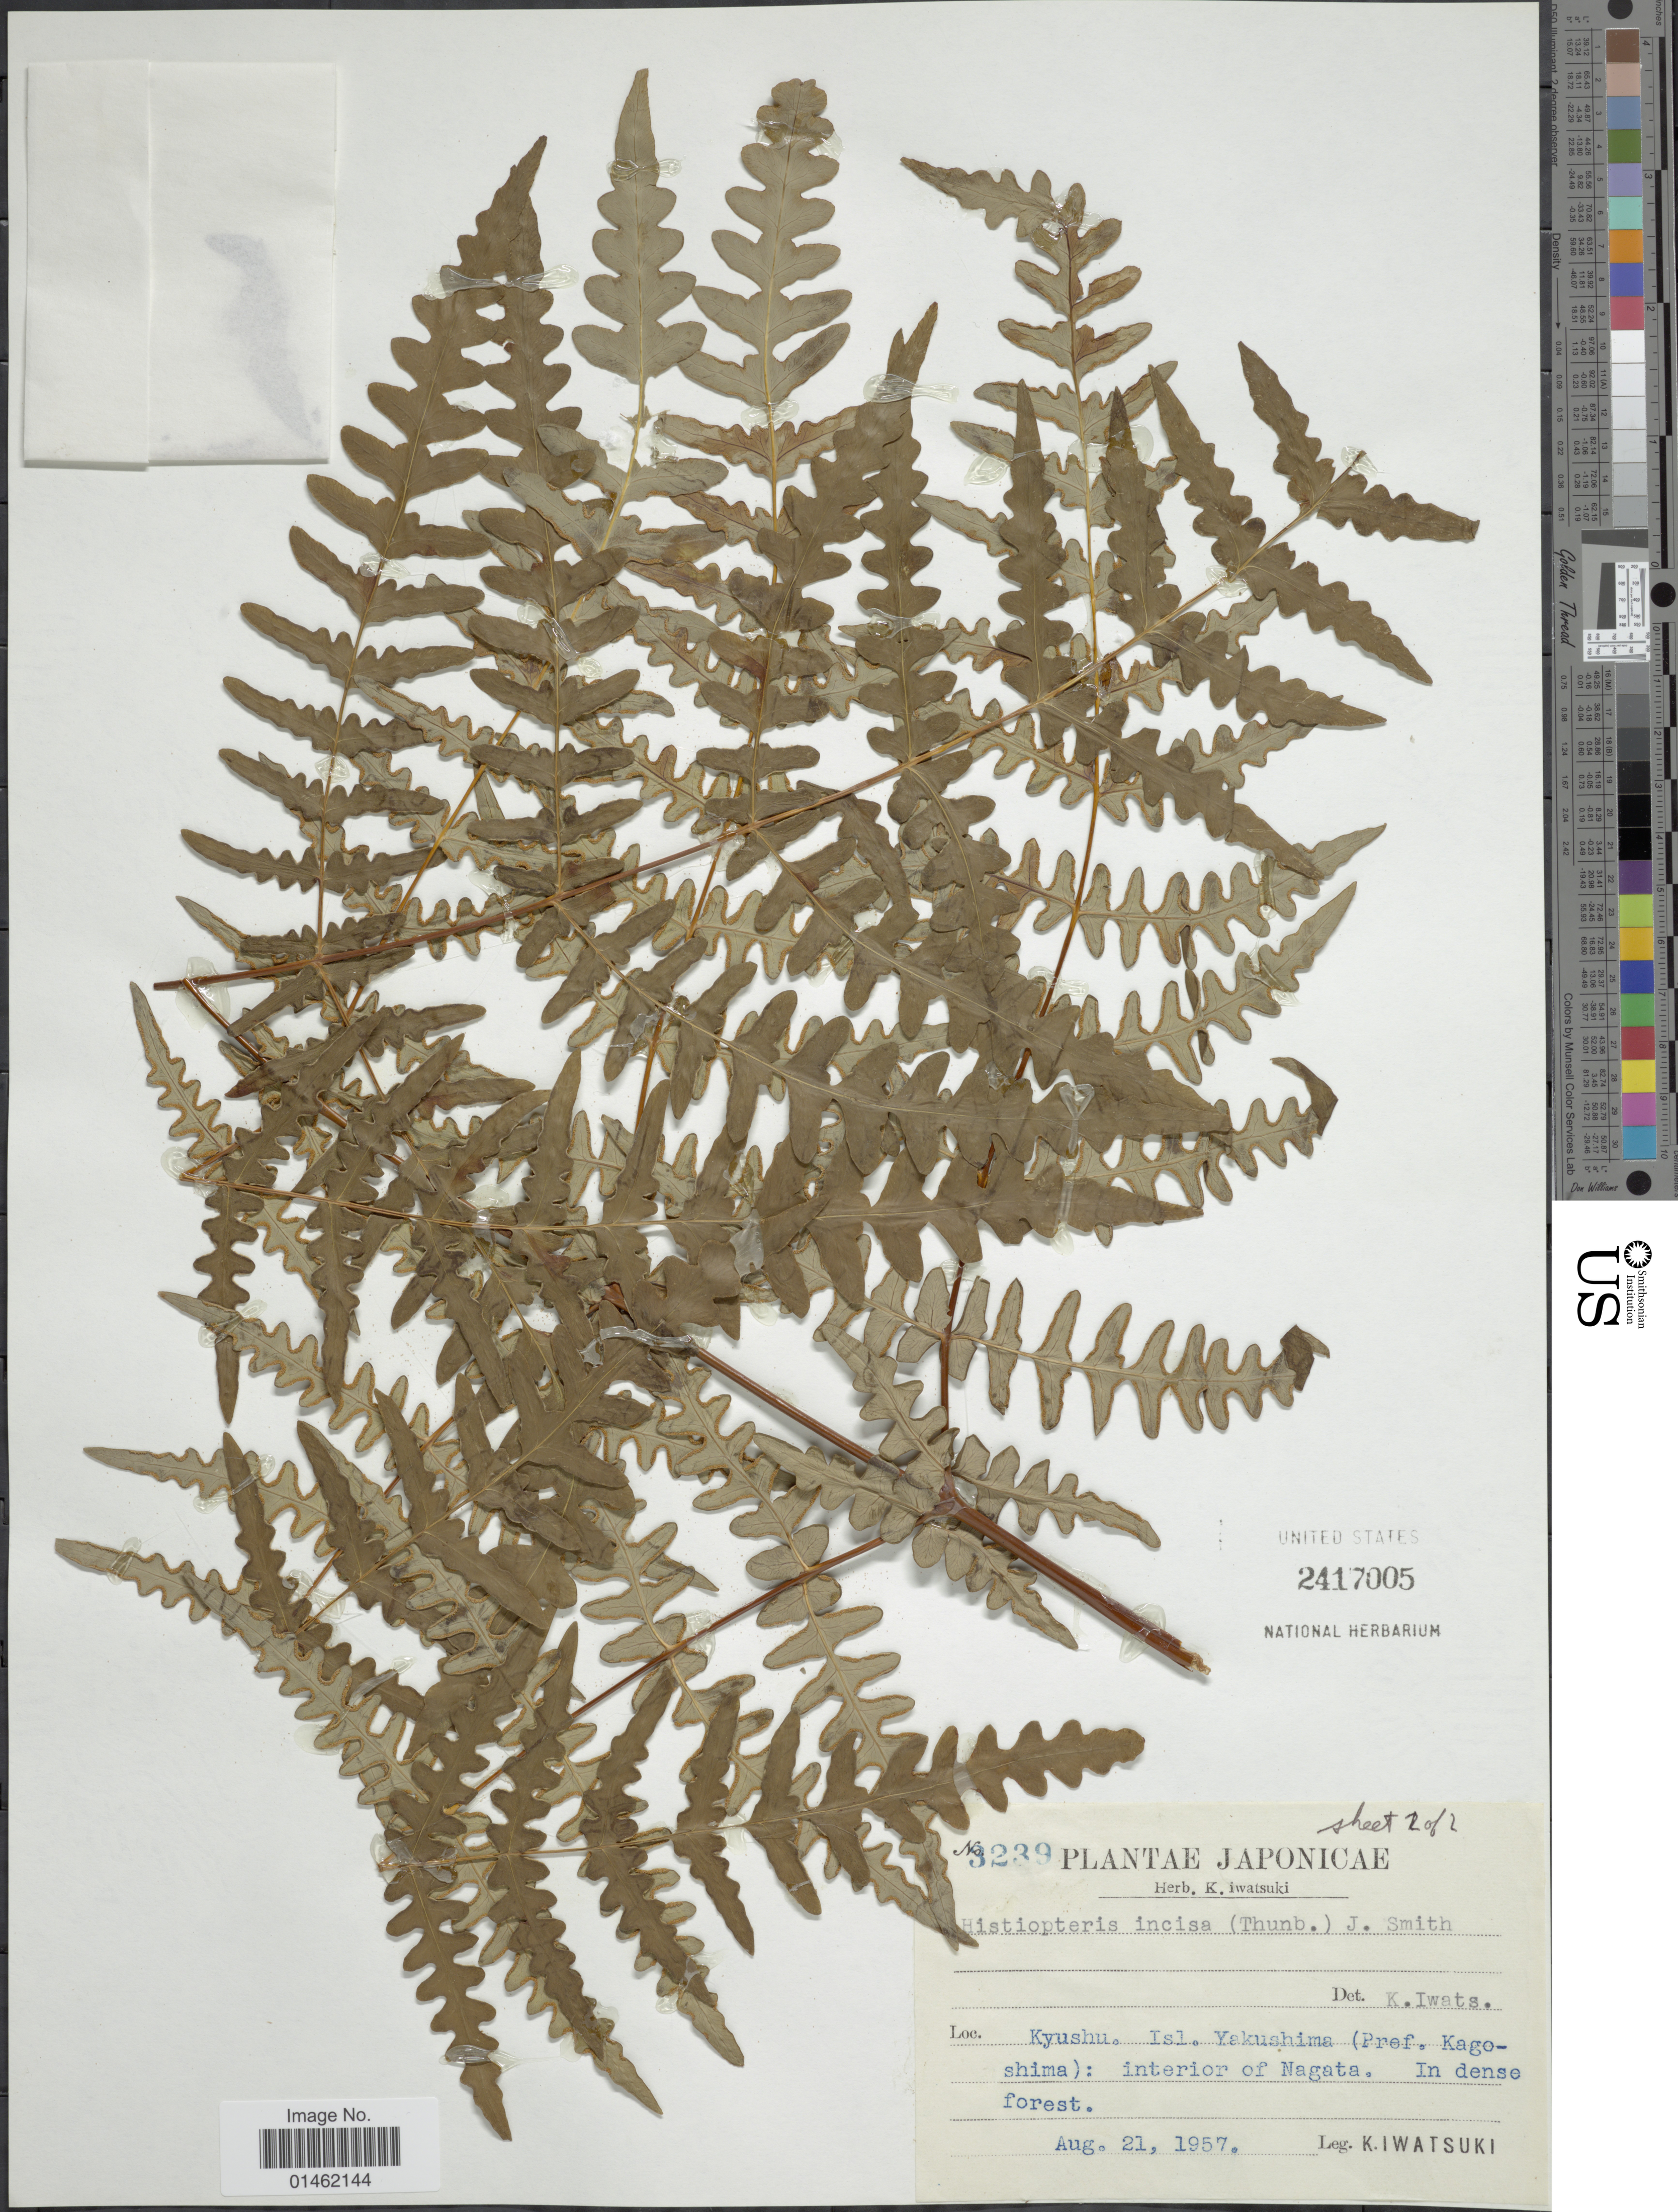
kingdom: Plantae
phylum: Tracheophyta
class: Polypodiopsida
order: Polypodiales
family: Dennstaedtiaceae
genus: Histiopteris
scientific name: Histiopteris incisa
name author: (Thunb.) J. Sm.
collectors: K. Iwatsuki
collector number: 3239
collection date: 1957-08-21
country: Japan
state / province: Kagosima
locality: Kyushu, Isl. Yakushima(pref. Kagoshima), interior of Nagata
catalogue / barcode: US 2417005